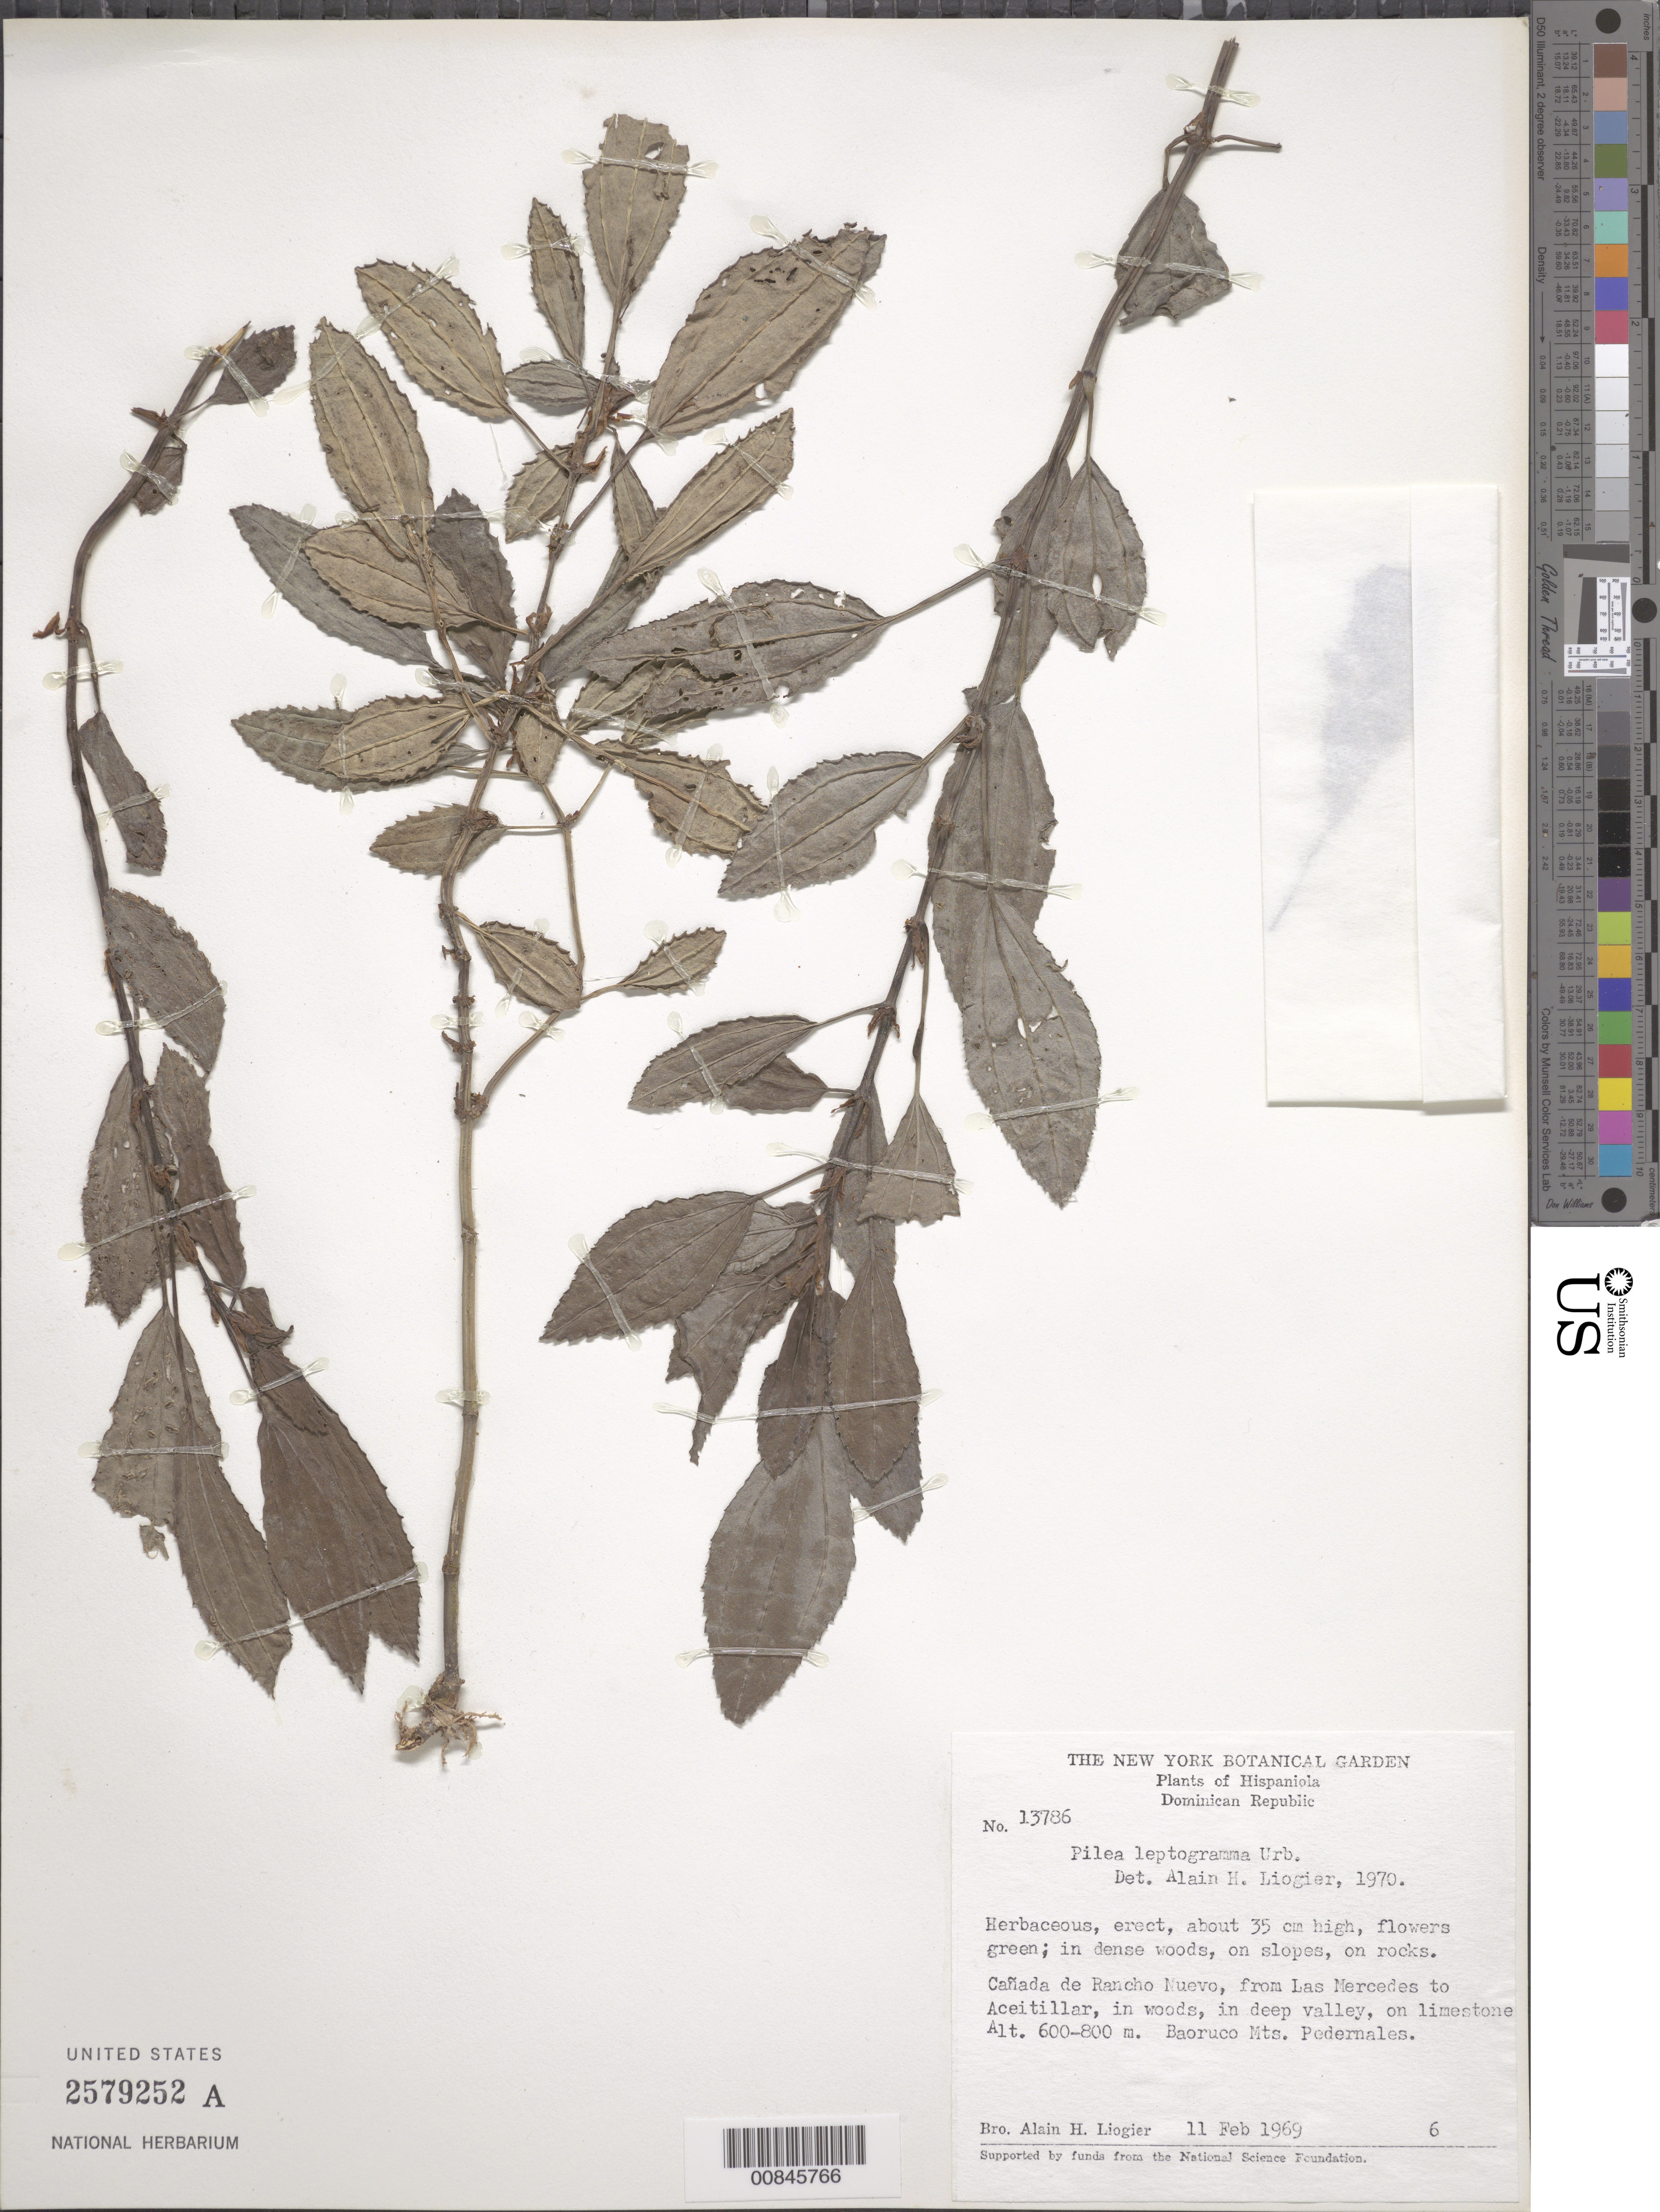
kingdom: Plantae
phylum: Tracheophyta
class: Magnoliopsida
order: Rosales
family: Urticaceae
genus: Pilea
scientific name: Pilea leptogramma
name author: Urb.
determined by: Liogier, Alain H.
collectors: A. H. Liogier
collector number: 13786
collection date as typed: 11 Feb 1969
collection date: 1969-02-11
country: Dominican Republic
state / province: Pedernales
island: Hispaniola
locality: Cañada de Rancho Nuevo, from Las Mercedes to Aceitillar. Baoruco Mts.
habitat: On slopes, on rocks. In dense woods, in deep valley, on limestone.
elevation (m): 600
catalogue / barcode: US 2579252A